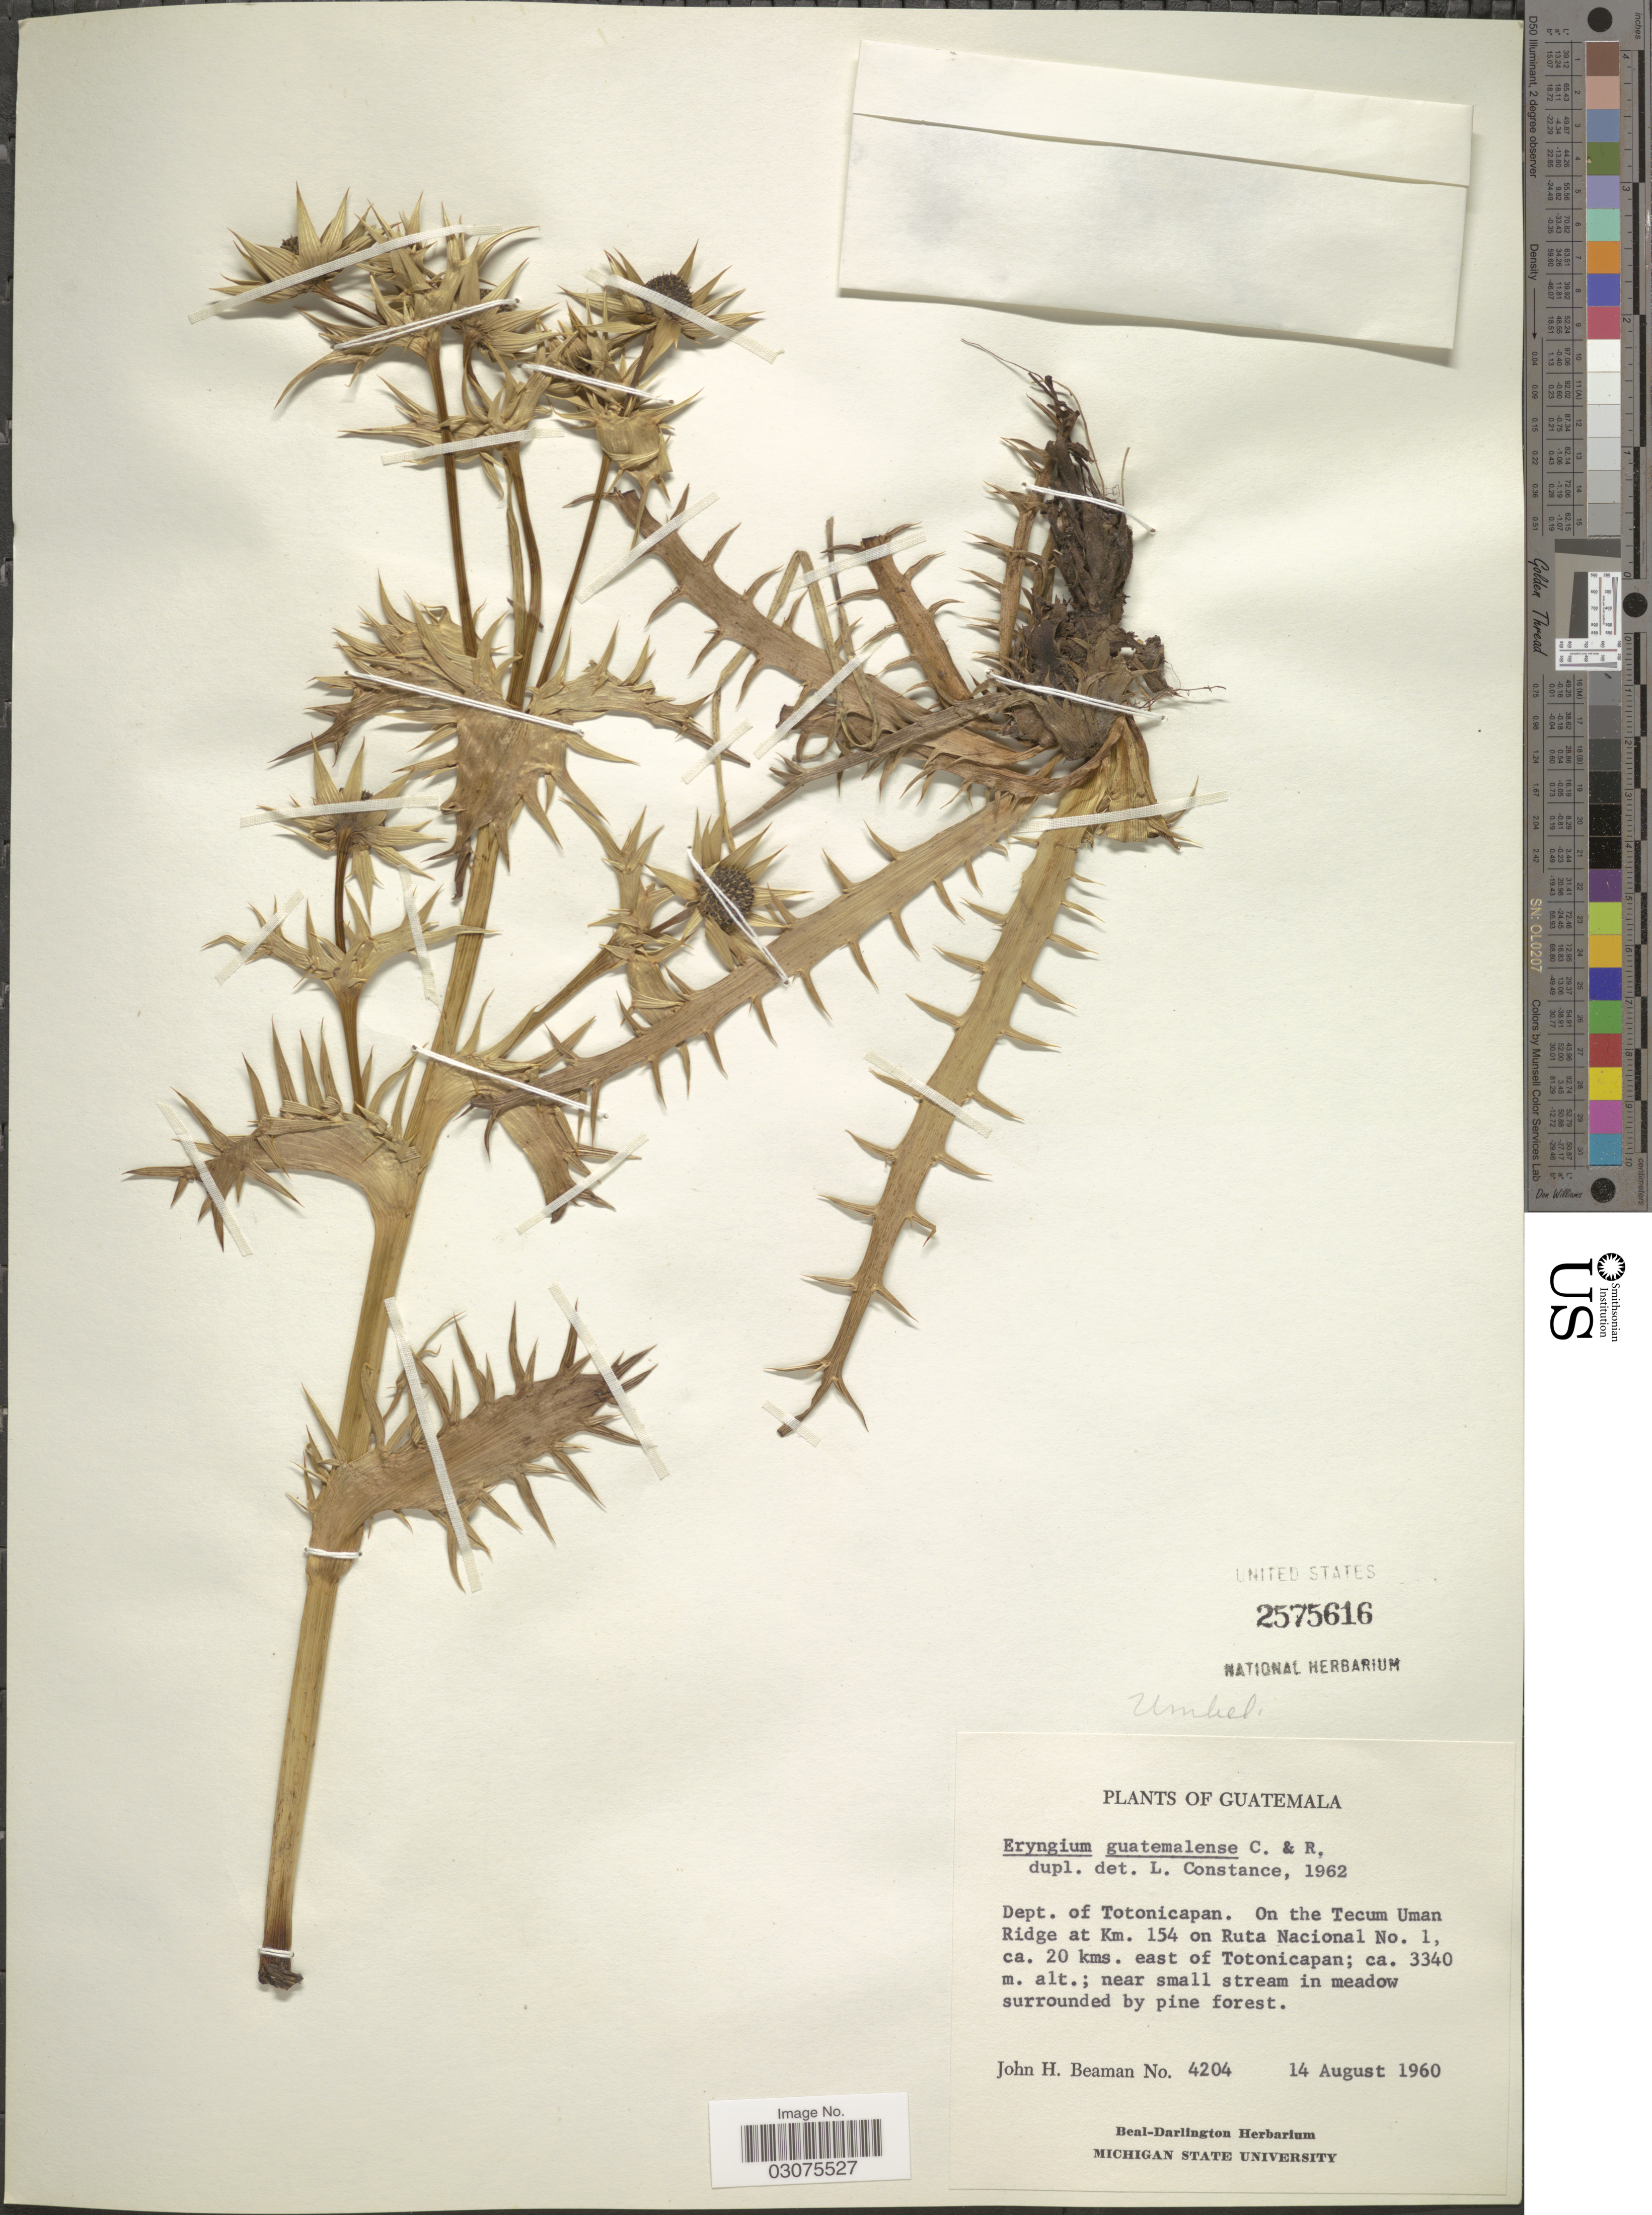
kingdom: Plantae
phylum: Tracheophyta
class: Magnoliopsida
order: Apiales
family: Apiaceae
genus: Eryngium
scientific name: Eryngium cymosum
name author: F. Delaroche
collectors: J. H. Beaman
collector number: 4204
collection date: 1960-08-14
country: Guatemala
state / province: Totonicapan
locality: Dept. of Totonicapan. On the Tecum Uman Ridge at Km. 154 on Ruta Nacional No. 1, ca. 20 kms. east of Totonicapan.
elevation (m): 3340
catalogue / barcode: US 2575616